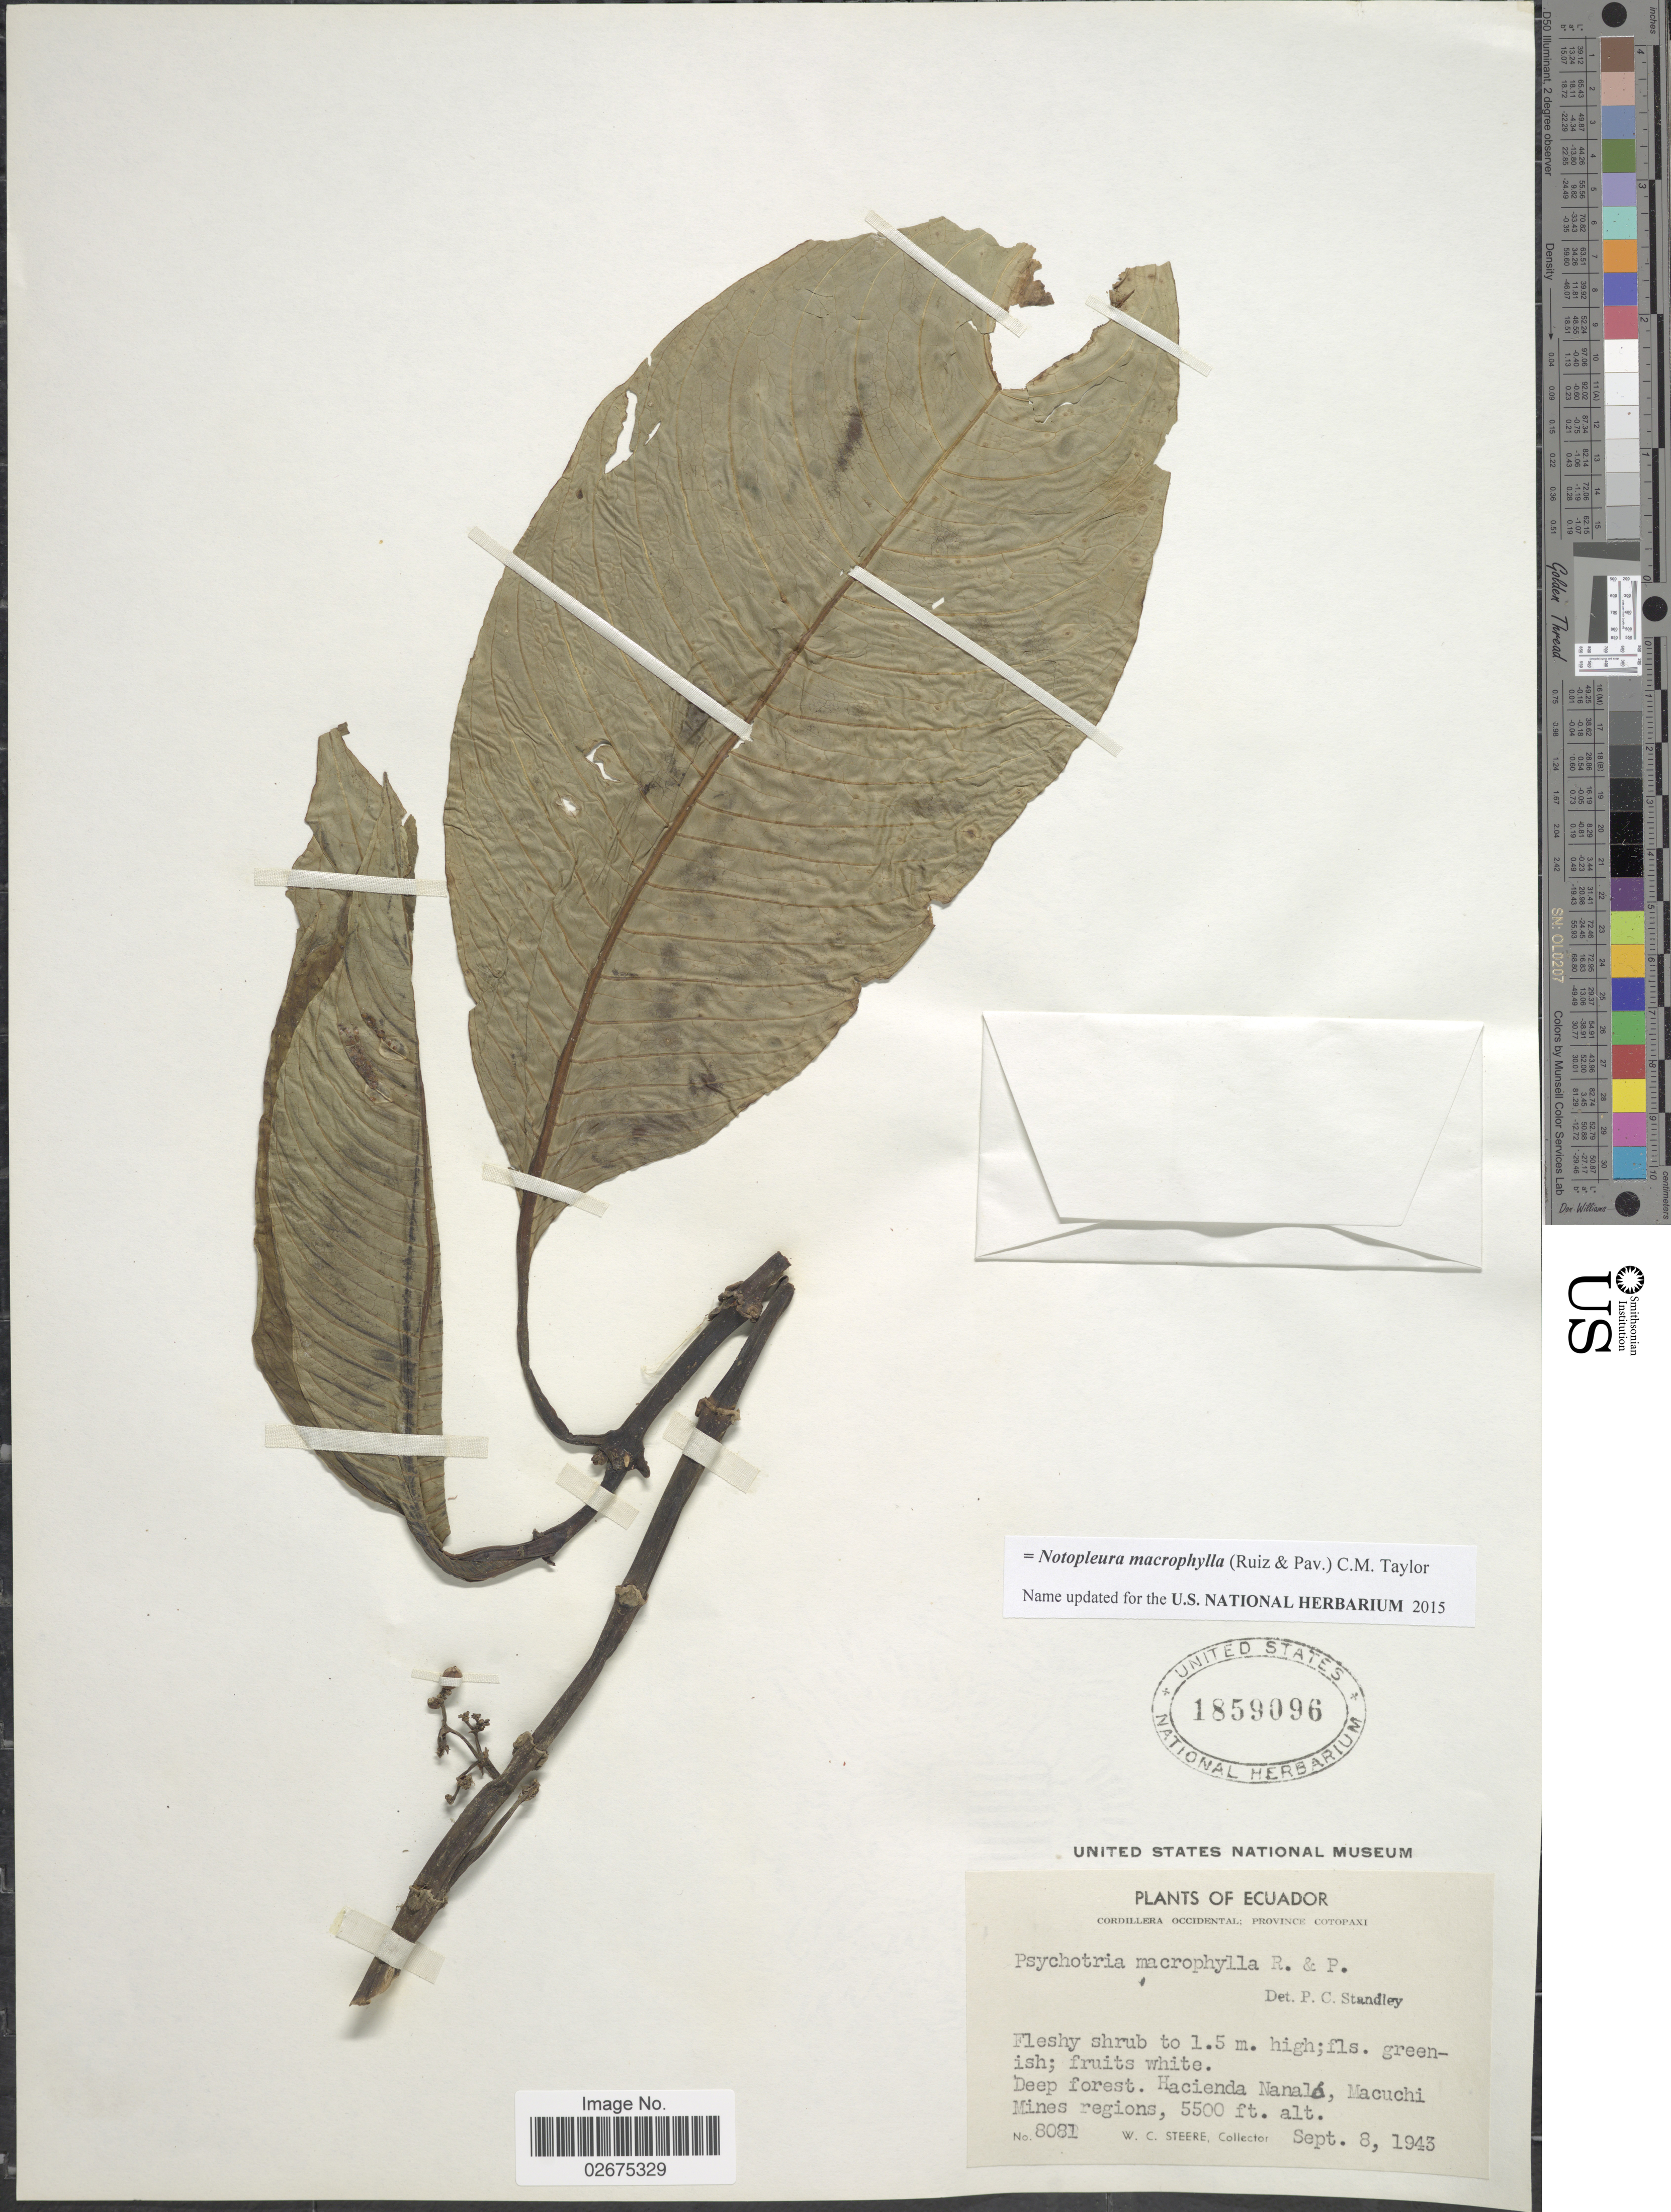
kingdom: Plantae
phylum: Tracheophyta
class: Magnoliopsida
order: Gentianales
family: Rubiaceae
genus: Notopleura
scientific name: Notopleura macrophylla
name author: (Ruiz & Pav.) C.M. Taylor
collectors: W. C. Steere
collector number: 8081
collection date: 1943-09-08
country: Ecuador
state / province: Cotopaxi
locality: Cordillera Occidental; Deep forest. Hacienda Nanaló, Macuchi Mines regions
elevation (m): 1676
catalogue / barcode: US 1859096